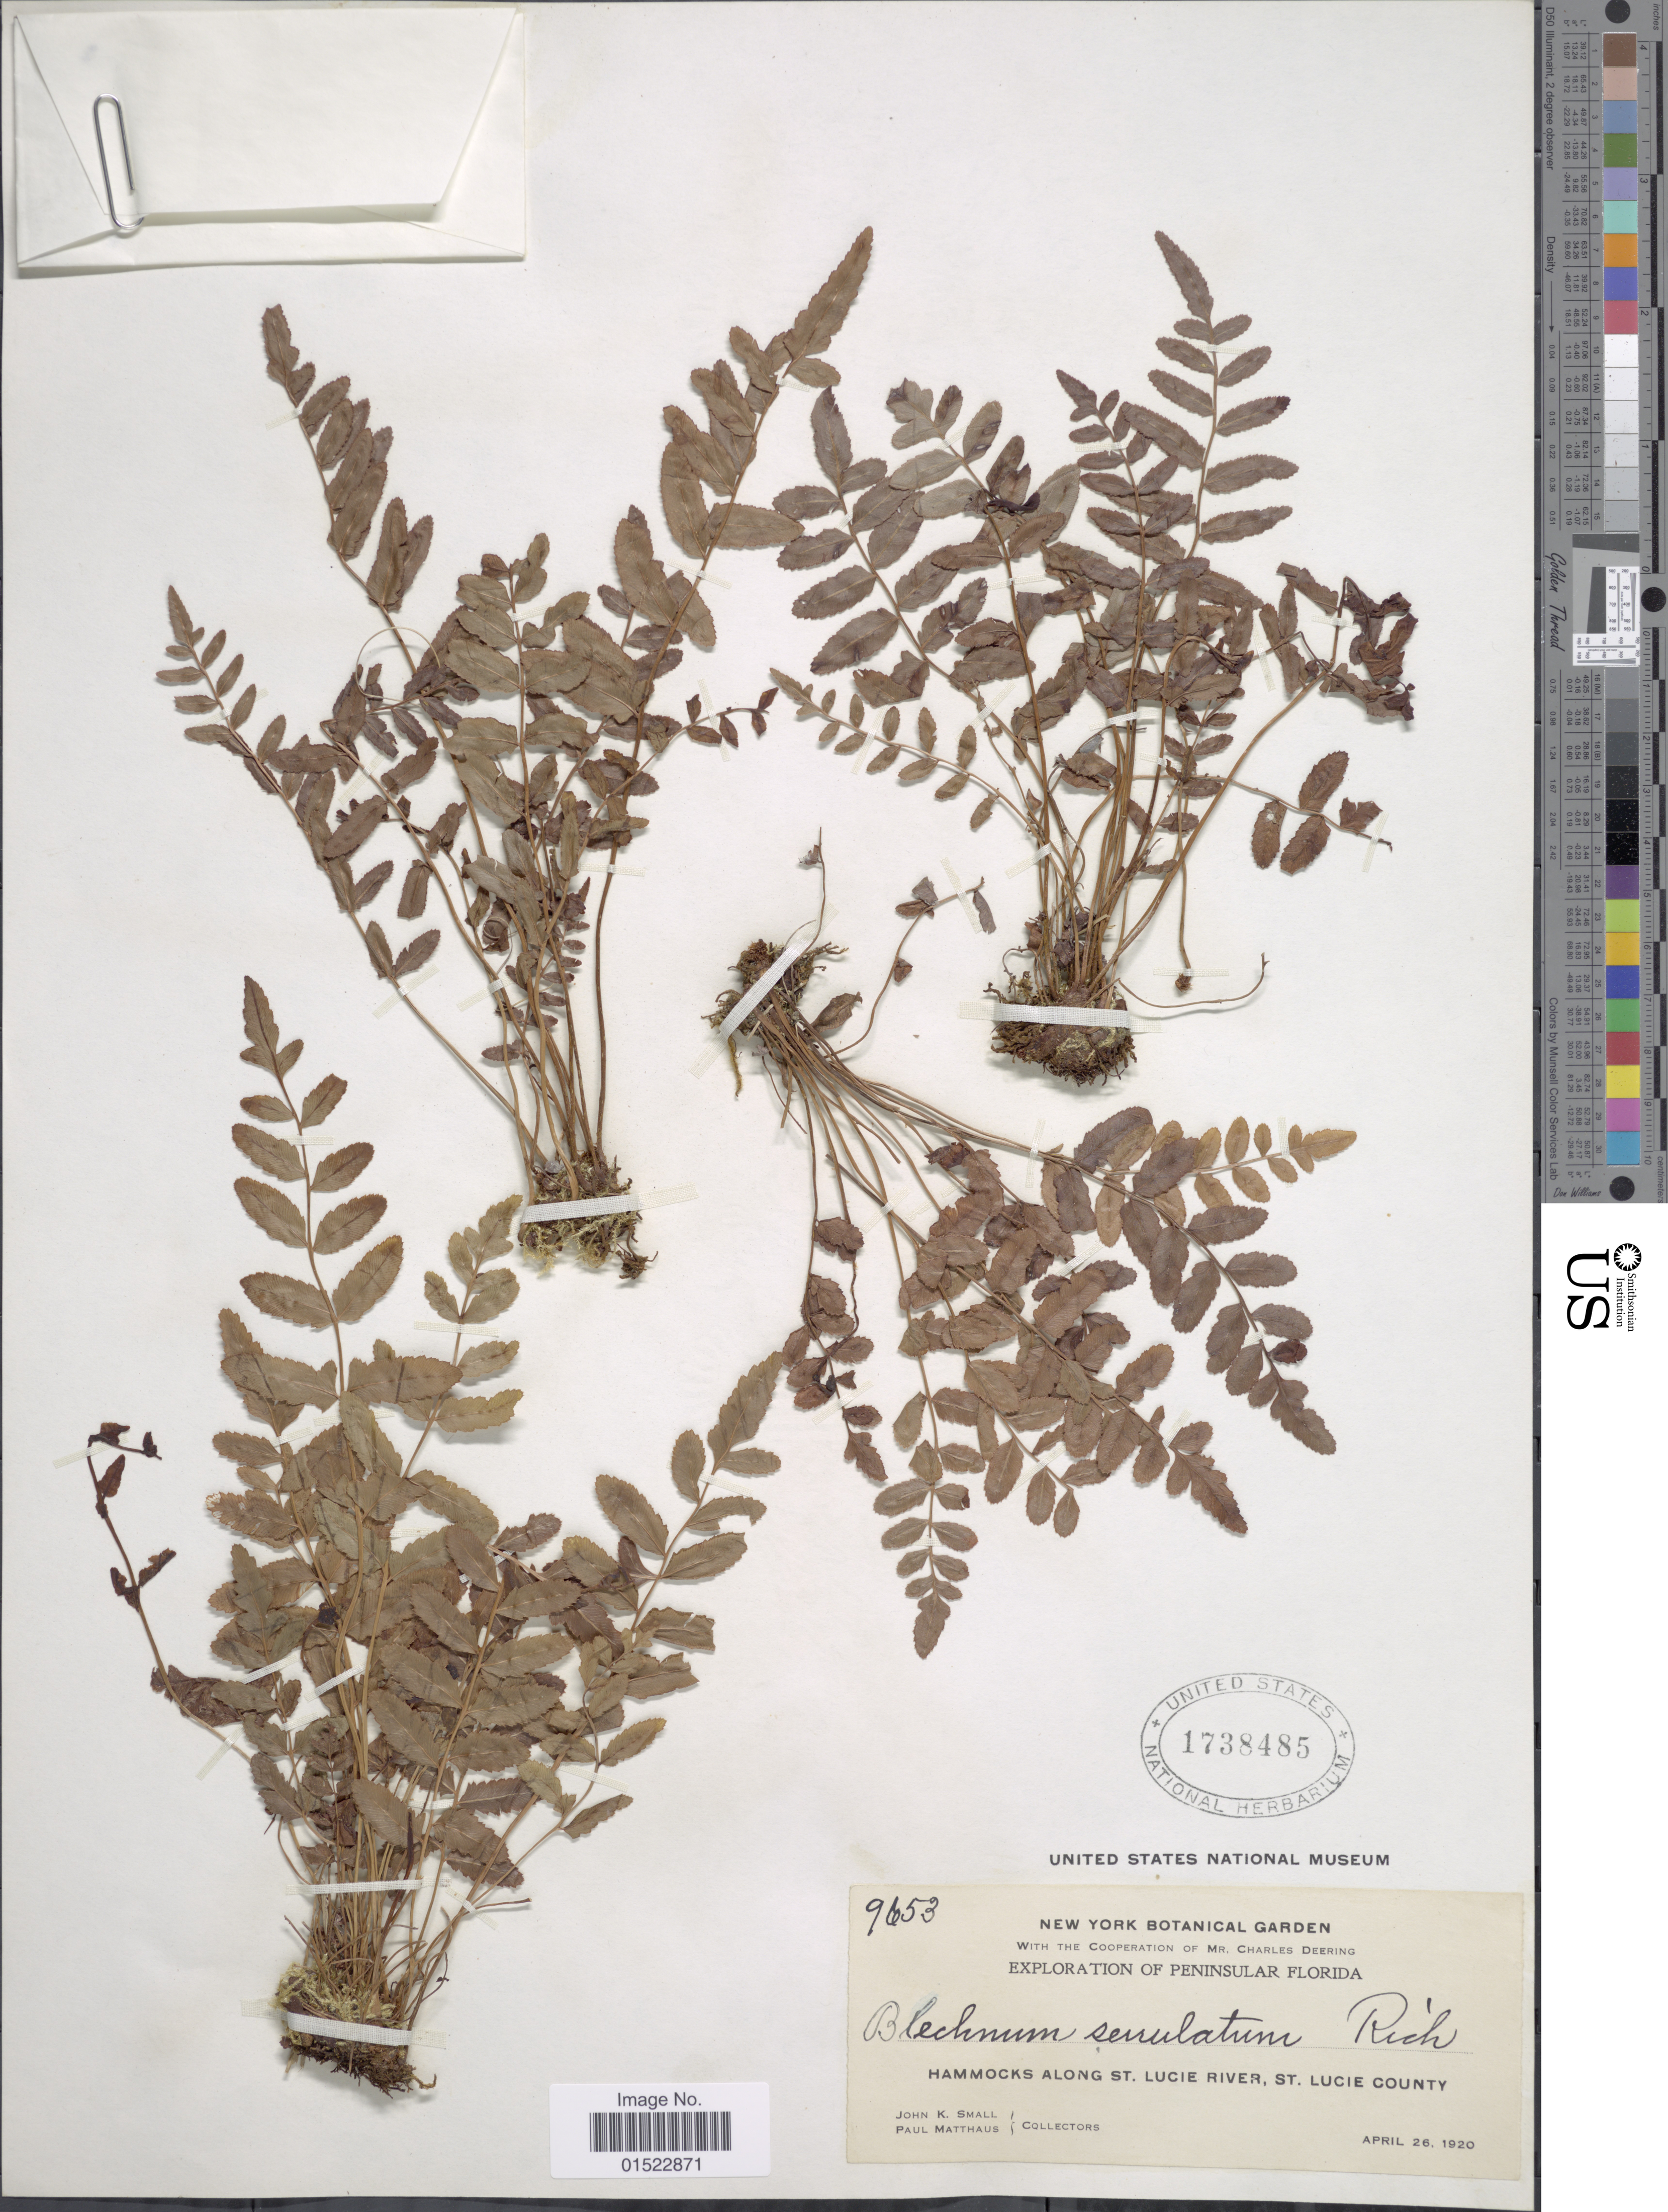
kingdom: Plantae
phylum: Tracheophyta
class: Polypodiopsida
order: Polypodiales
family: Blechnaceae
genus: Telmatoblechnum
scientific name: Telmatoblechnum serrulatum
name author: (Rich.) Perrie et al.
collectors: J. K. Small & P. Matthaus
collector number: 9653*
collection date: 1920-04-26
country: United States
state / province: Florida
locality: Exploration of Peninsular Florida, Hammocks along St. Lucie River, St. Lucie River County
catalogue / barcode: US 1738485